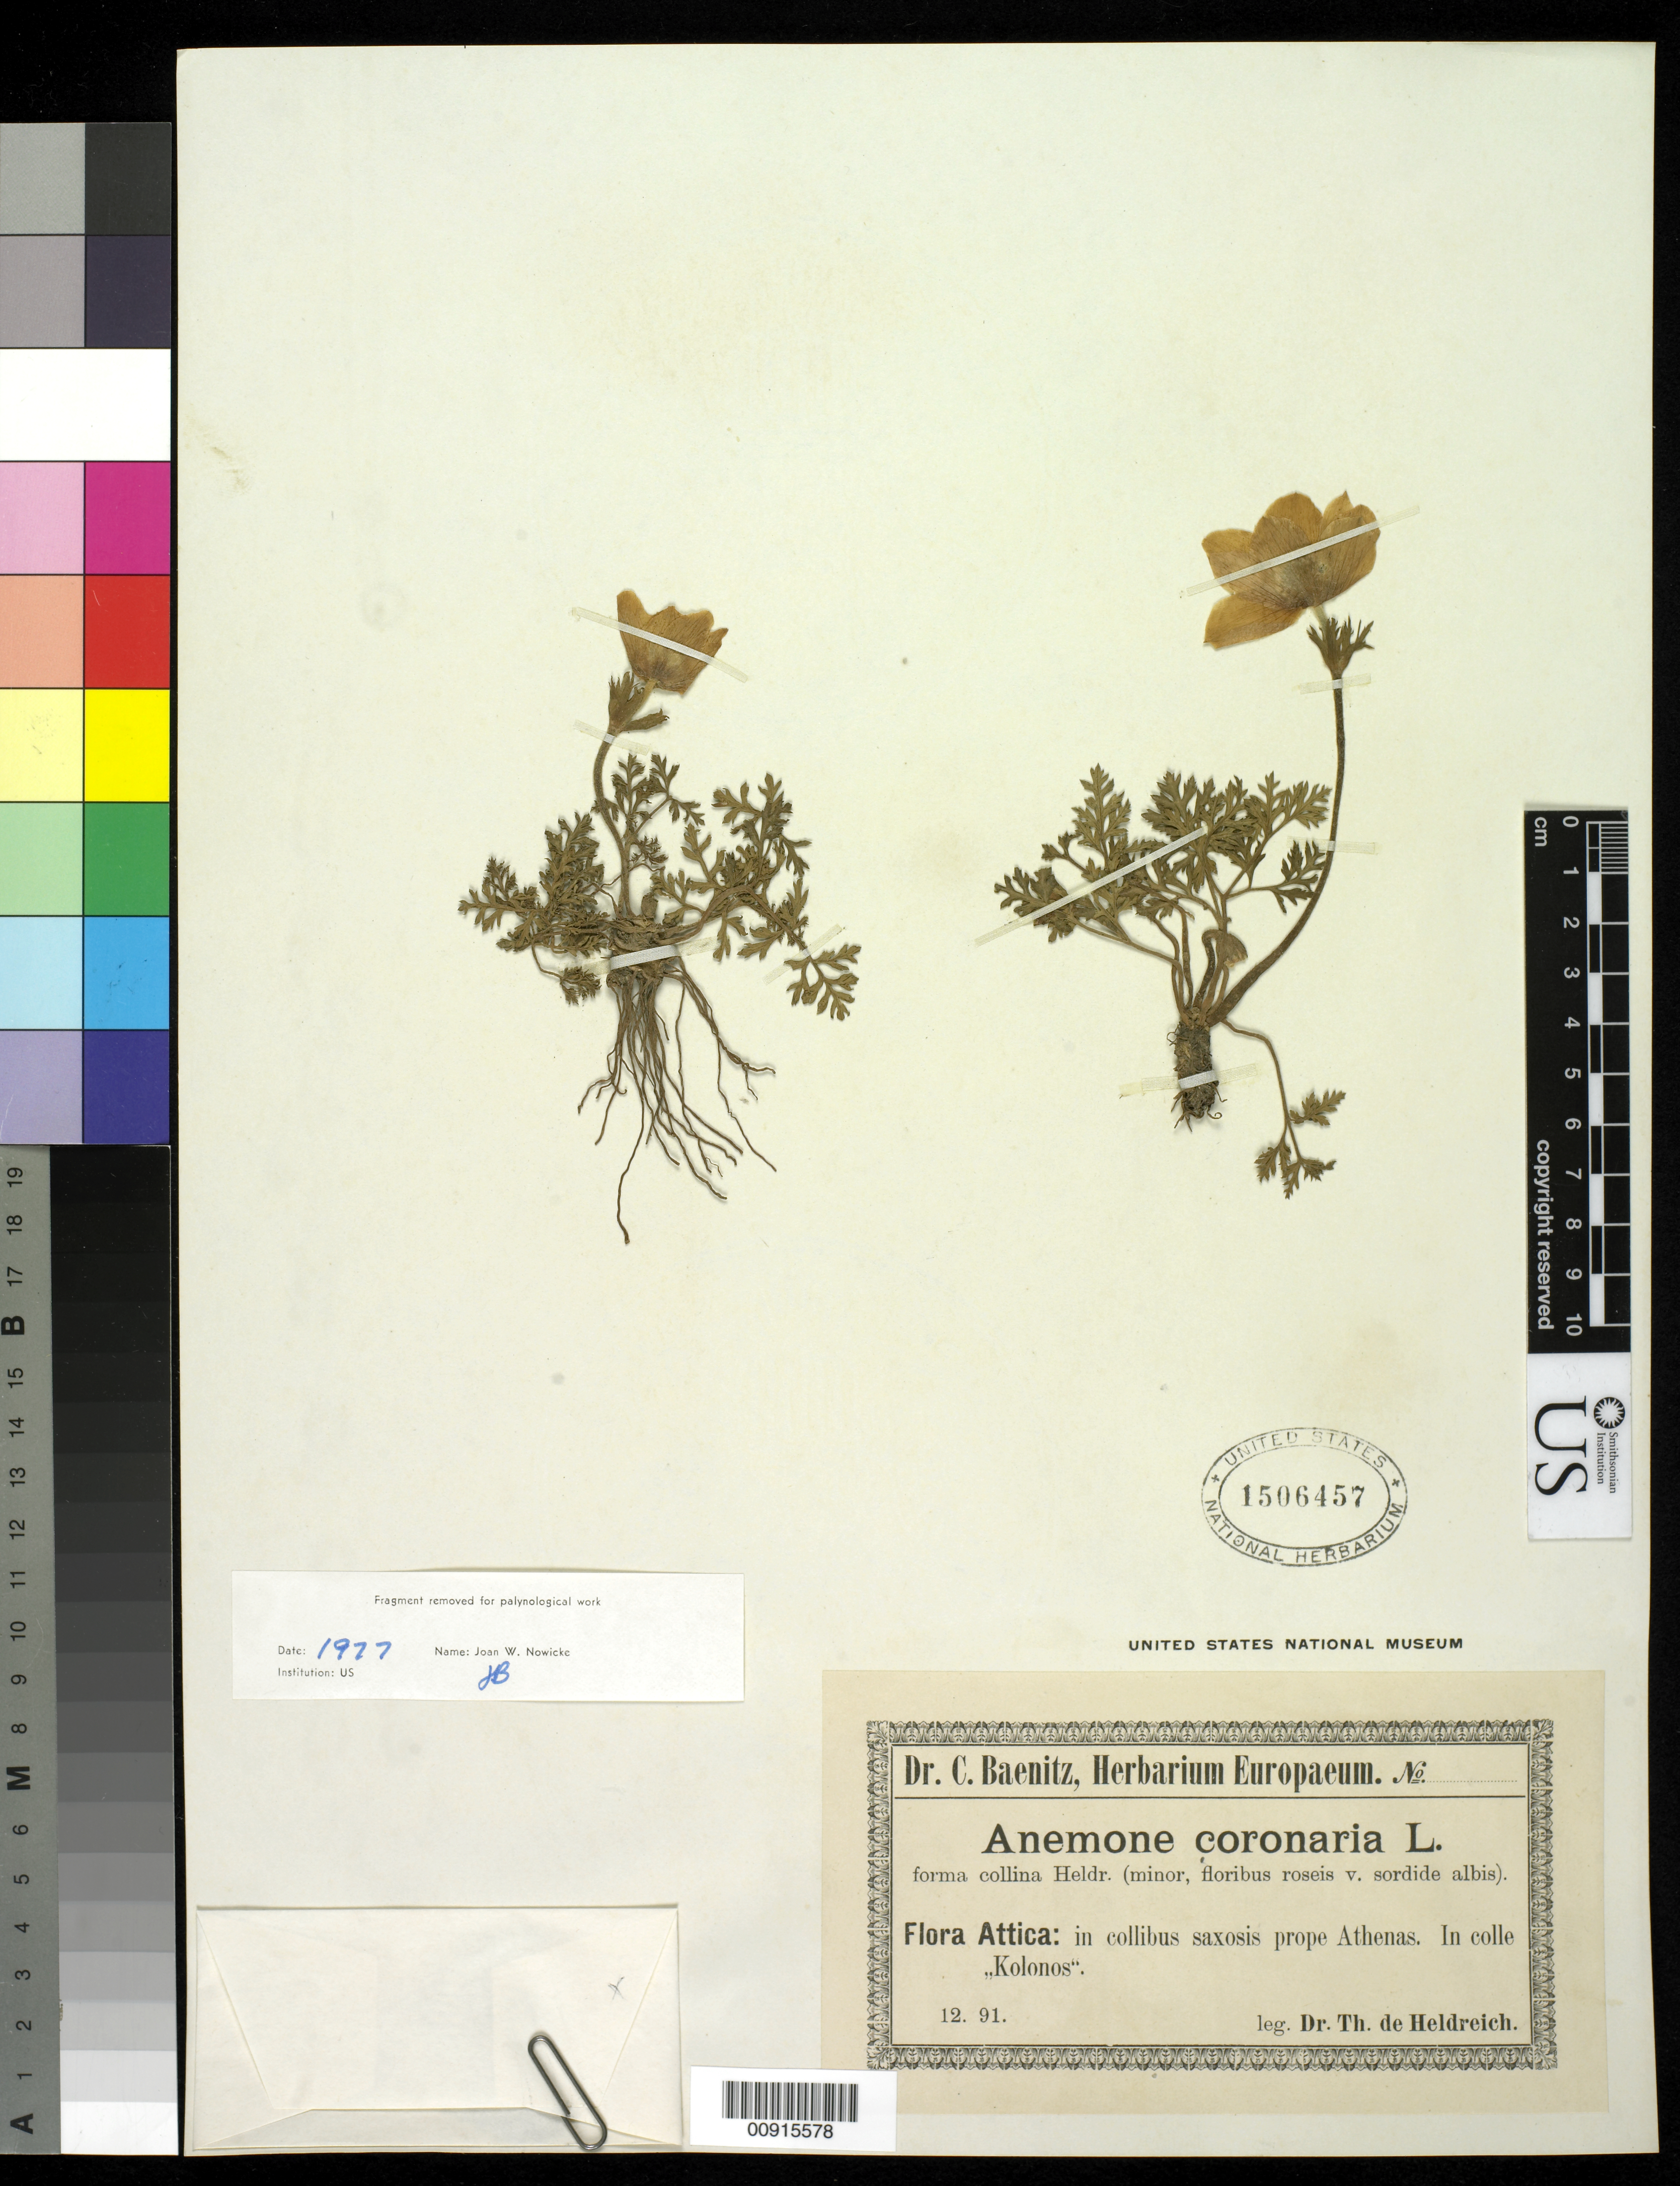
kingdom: Plantae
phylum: Tracheophyta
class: Magnoliopsida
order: Ranunculales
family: Ranunculaceae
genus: Anemone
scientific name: Anemone coronaria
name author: L.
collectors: T. H. von Heldreich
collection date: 1891-12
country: Greece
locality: Attica near Athens in colle "Kolonos"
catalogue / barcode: US 1506457